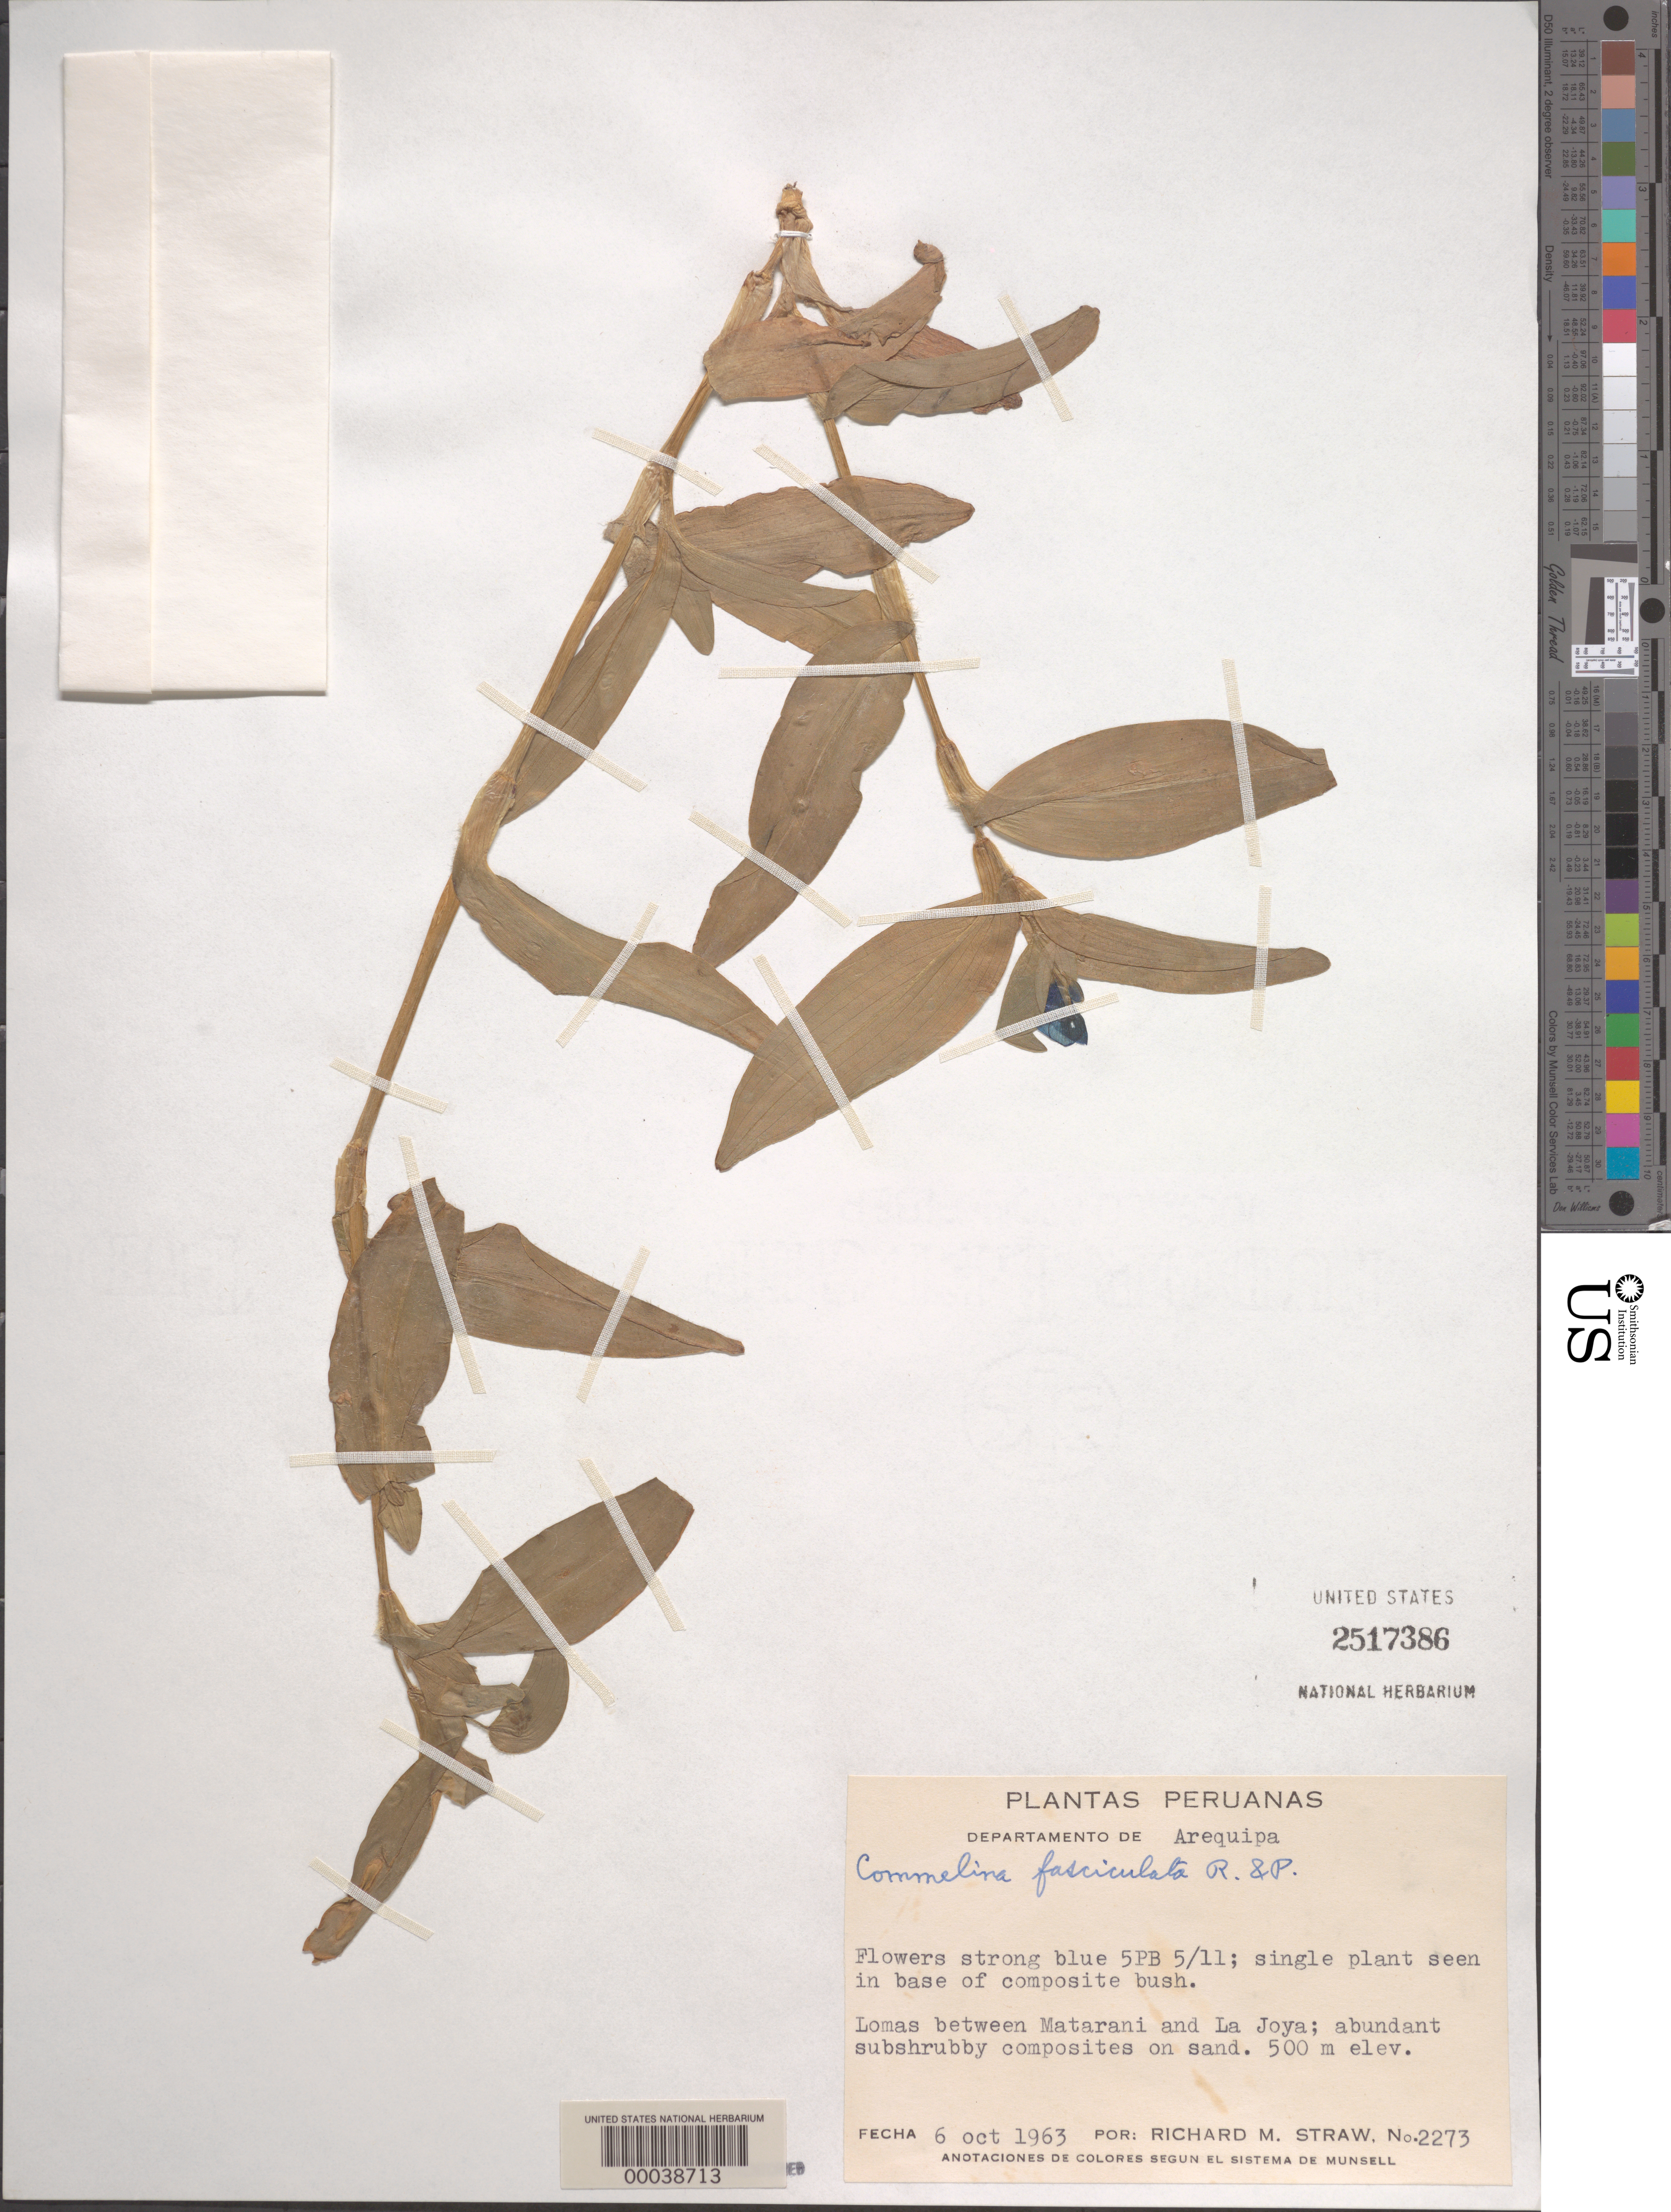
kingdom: Plantae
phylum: Tracheophyta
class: Liliopsida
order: Commelinales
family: Commelinaceae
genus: Commelina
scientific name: Commelina fasciculata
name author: Ruiz & Pav.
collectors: R. M. Straw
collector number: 2273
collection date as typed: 06 Oct 1963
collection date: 1963-10-06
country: Peru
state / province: Arequipa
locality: between Matarani and La Joya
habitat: Sandy soil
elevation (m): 500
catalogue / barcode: US 2517386